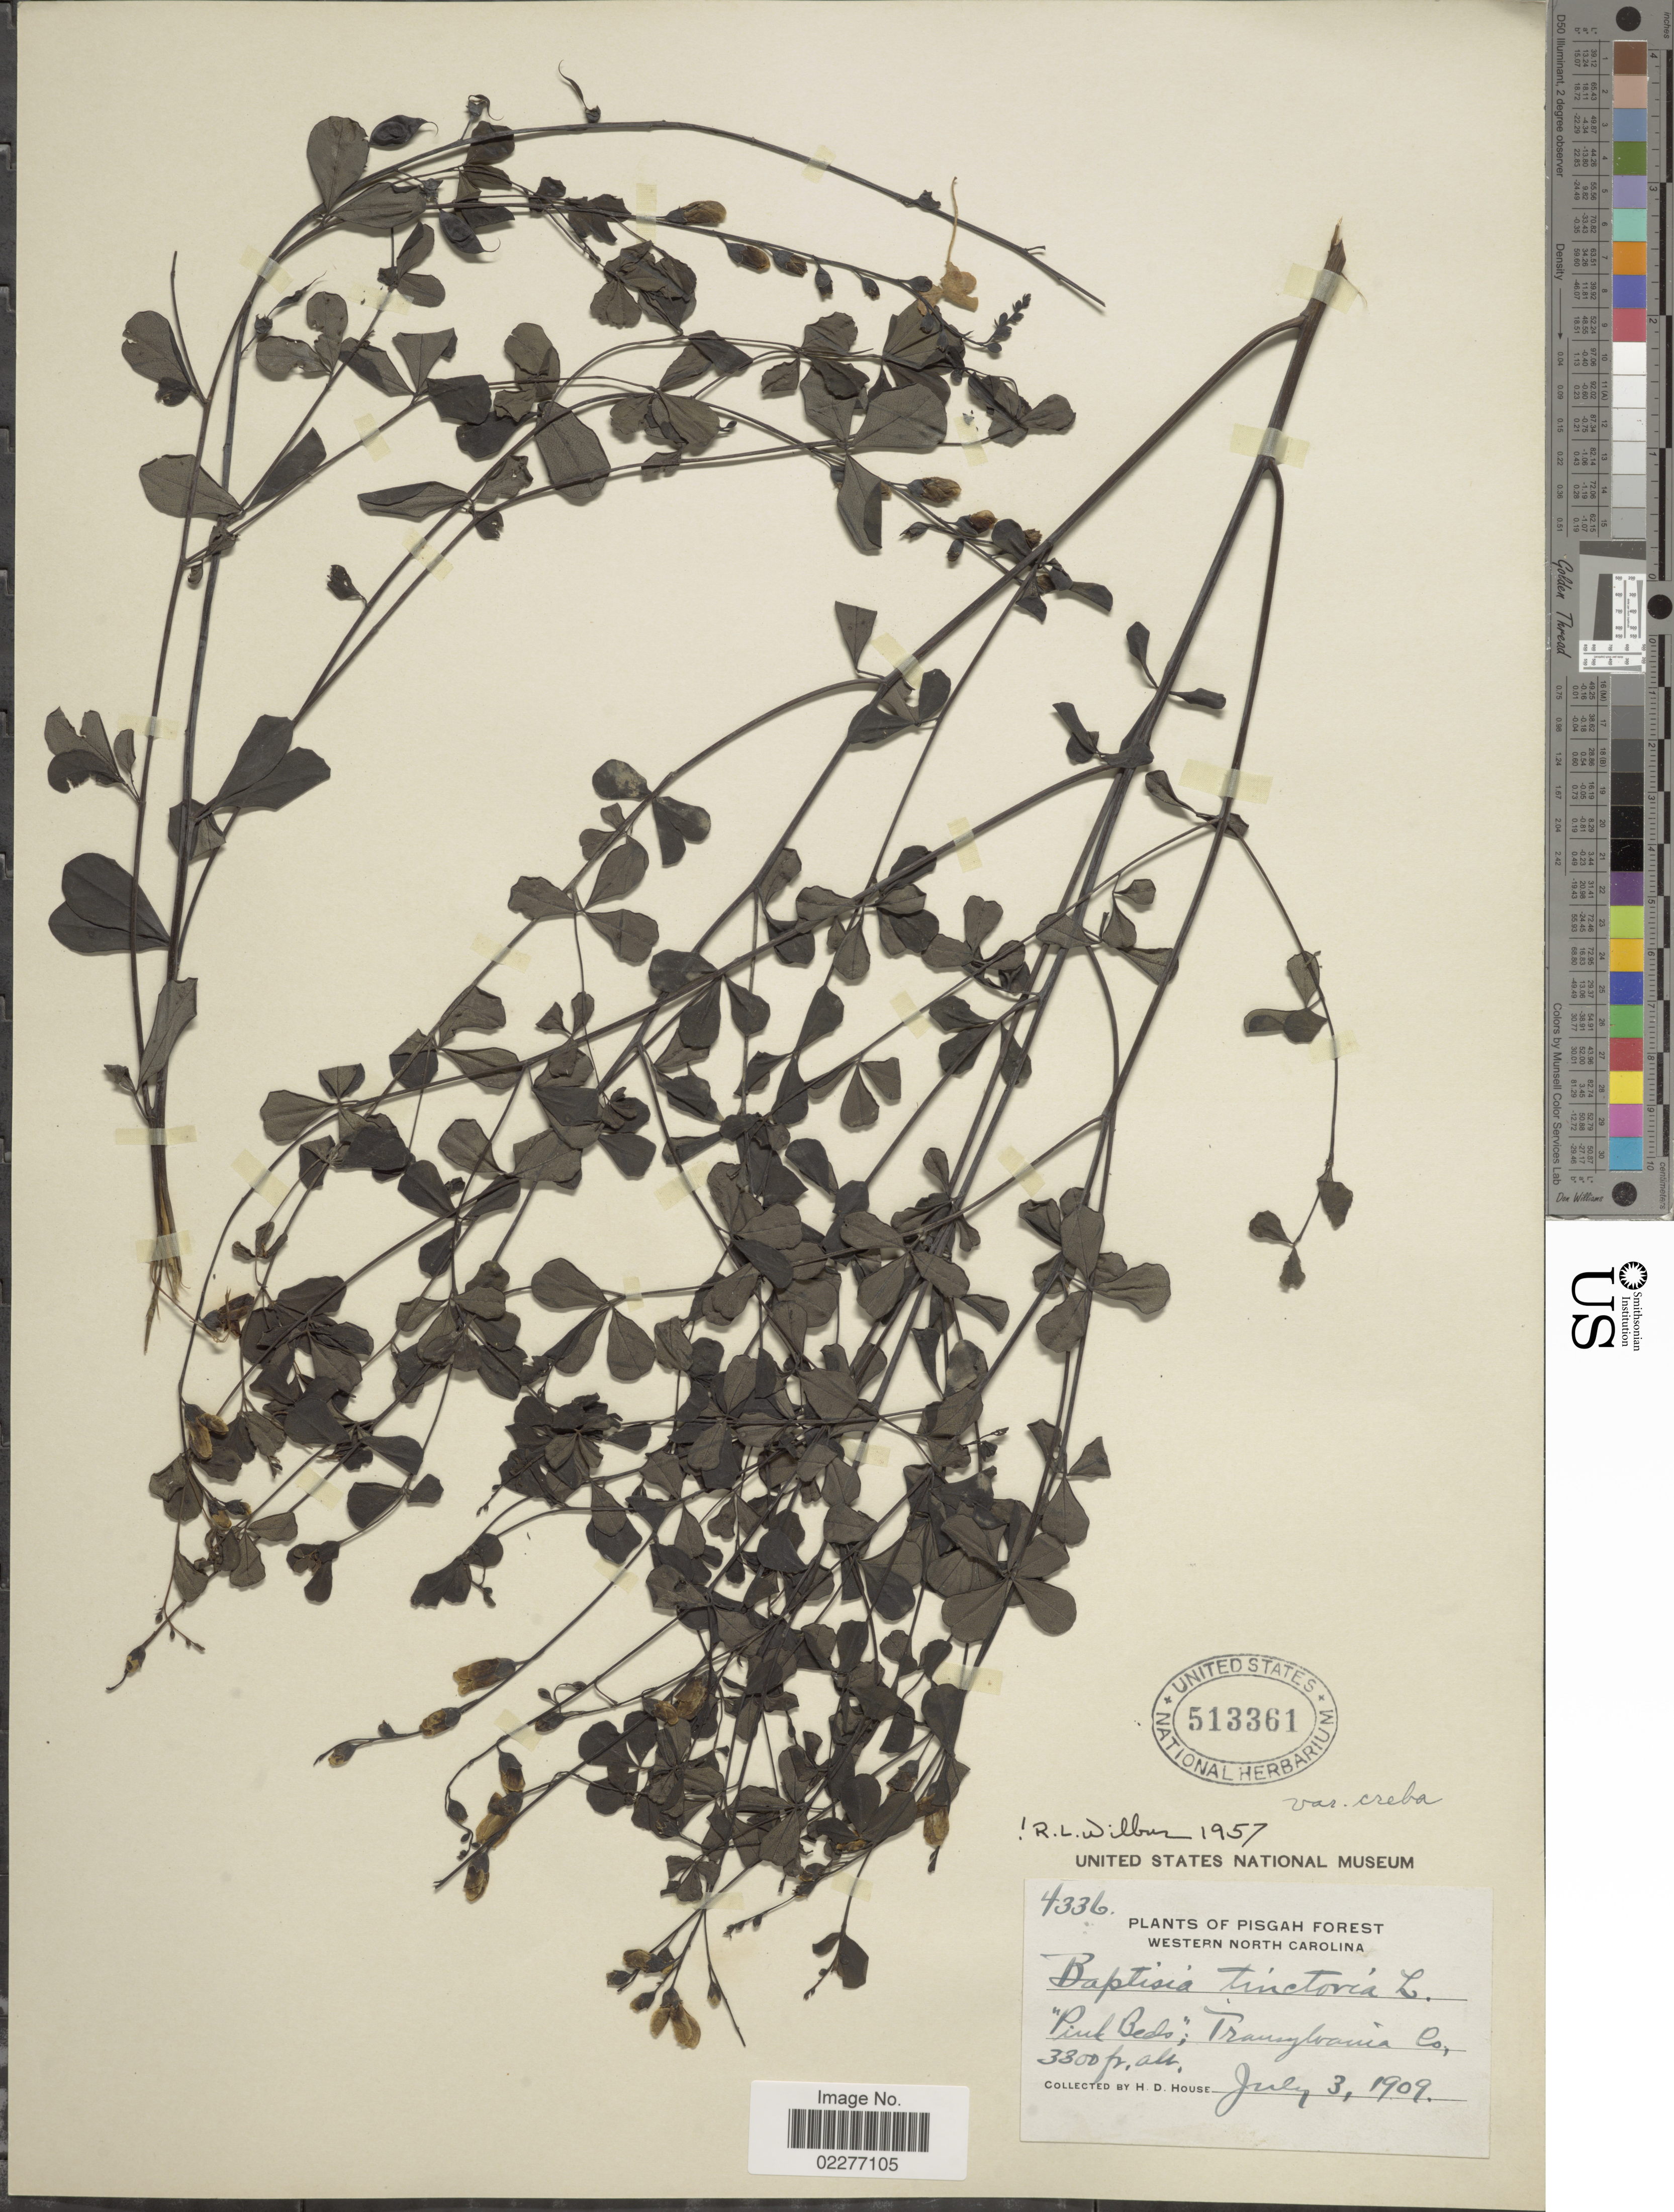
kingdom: Plantae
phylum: Tracheophyta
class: Magnoliopsida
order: Fabales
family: Fabaceae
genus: Baptisia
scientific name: Baptisia tinctoria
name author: (L.) R. Br.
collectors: H. D. House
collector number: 4336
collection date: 1909-07-03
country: United States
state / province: North Carolina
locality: Pisgah Forest, Western North Carolina, 'Pink Beds' TRansylvania Co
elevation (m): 1006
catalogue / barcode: US 513361